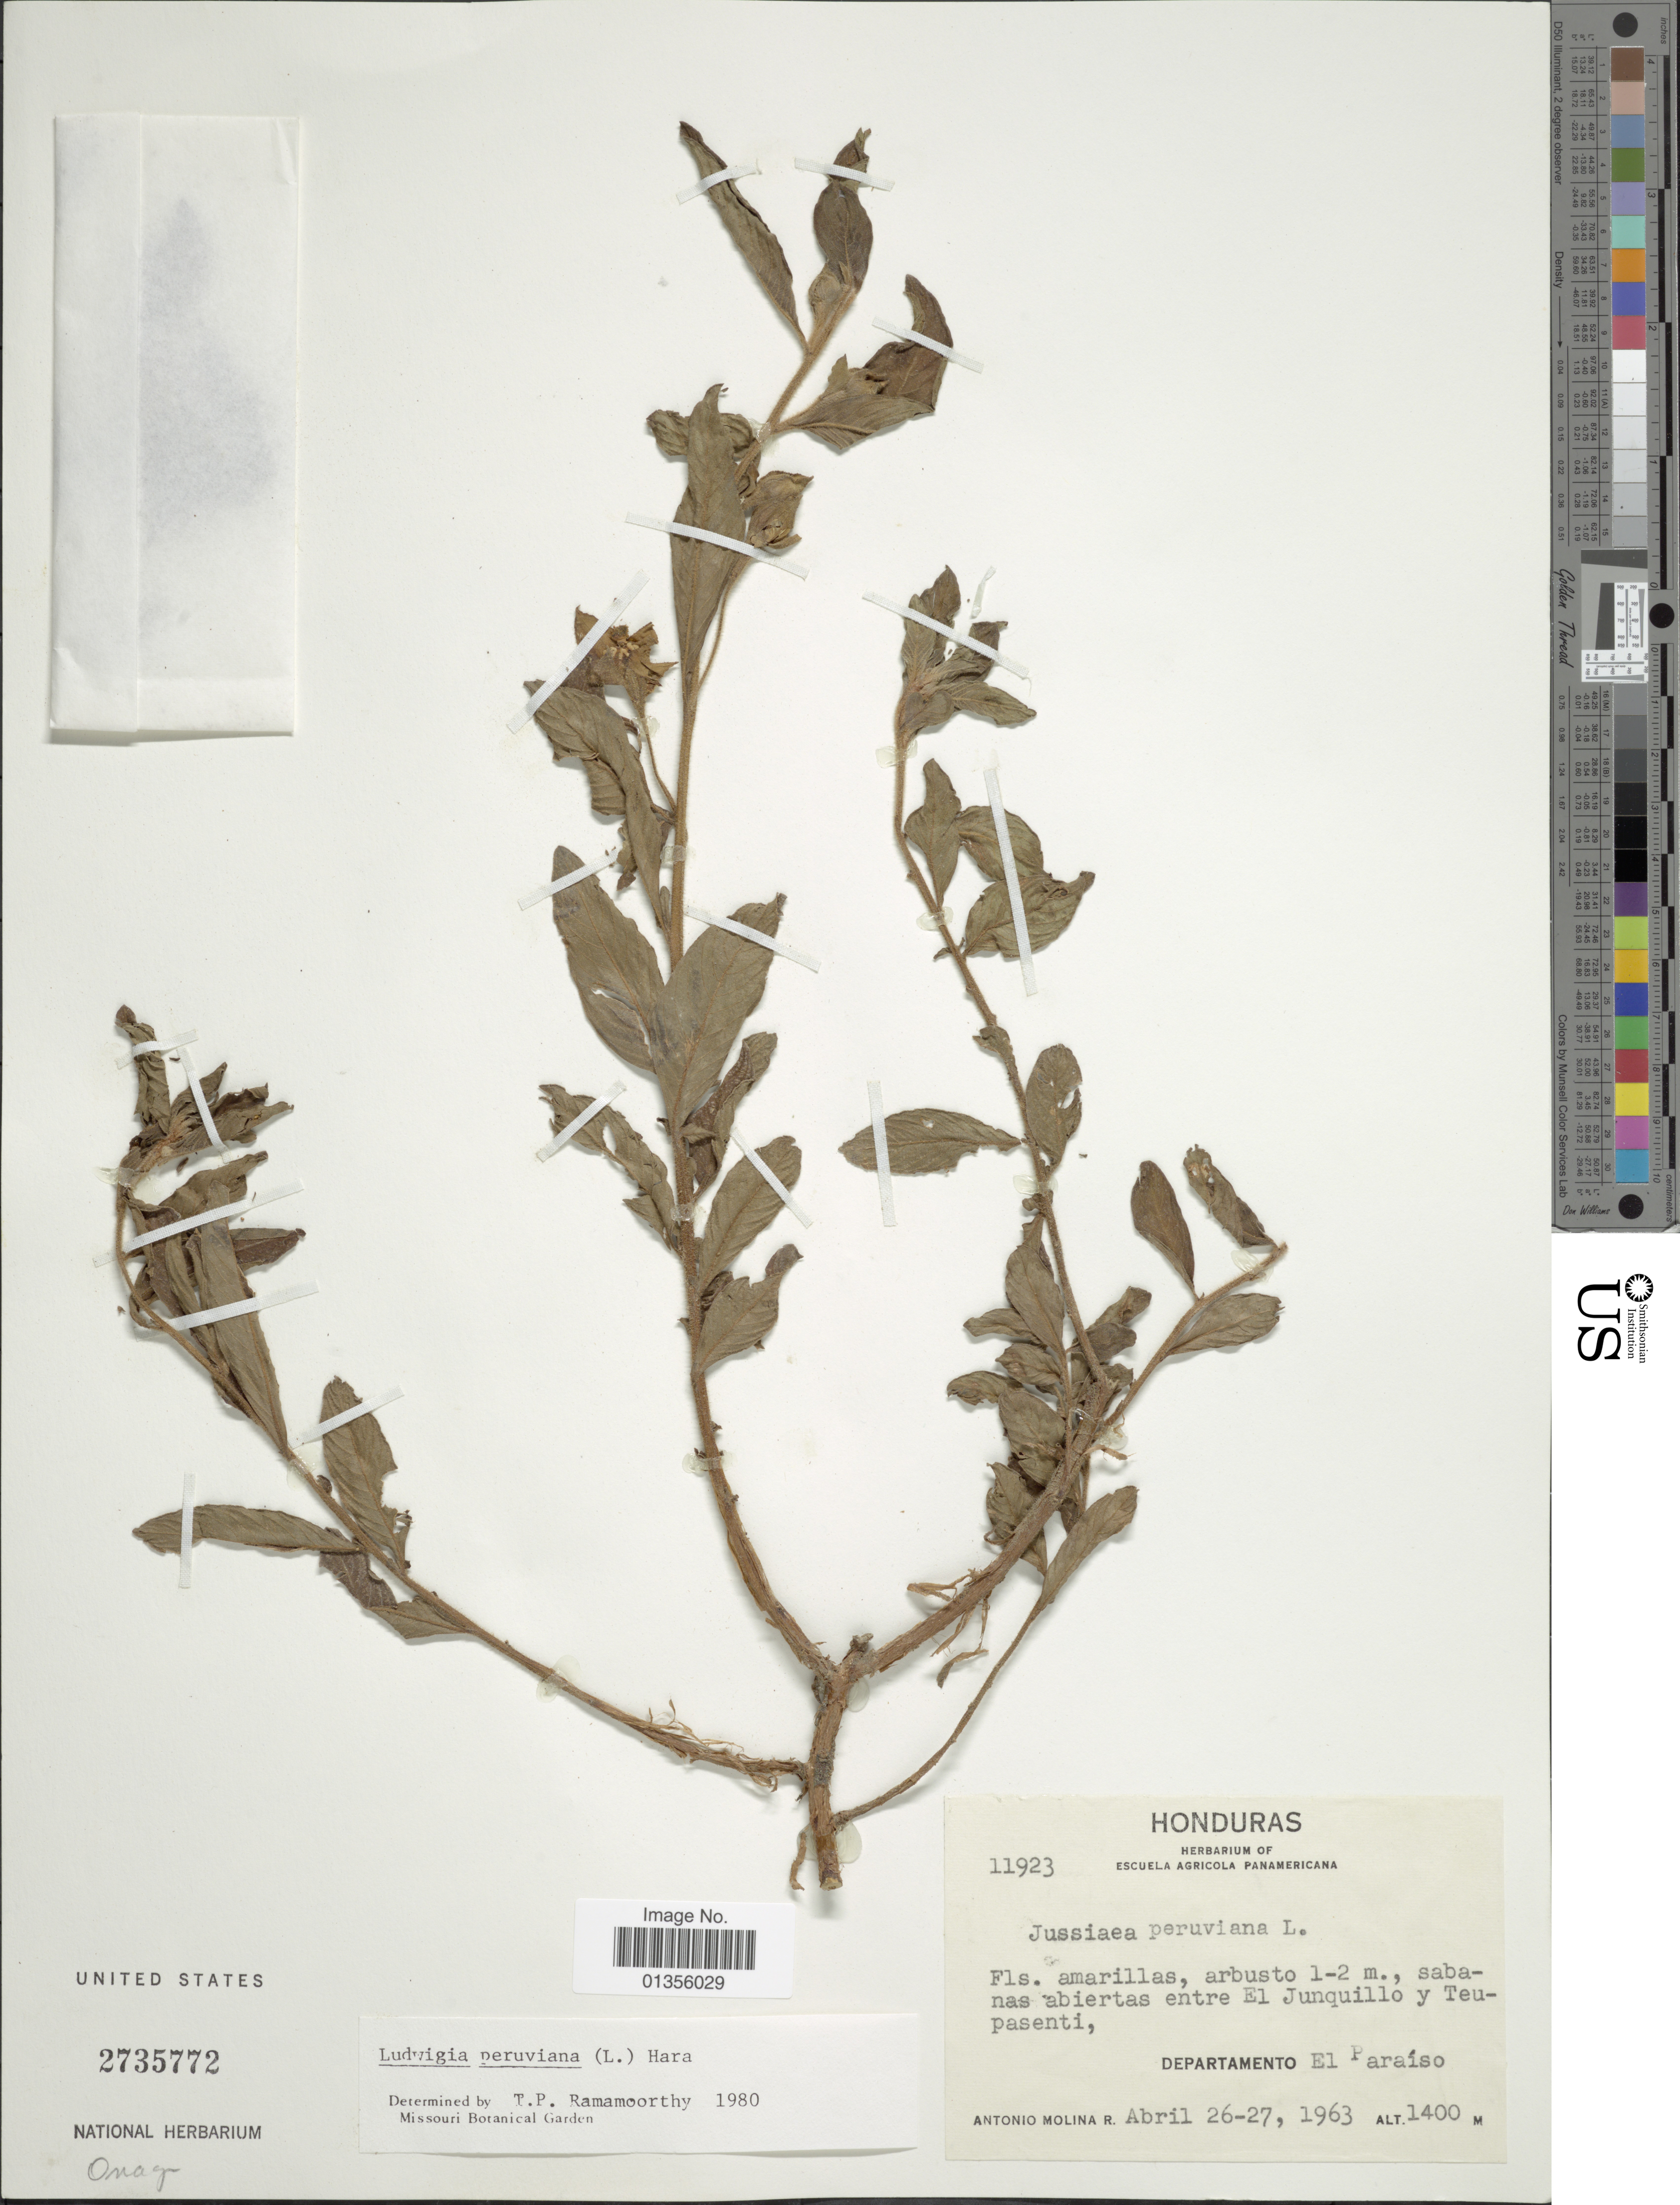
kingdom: Plantae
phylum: Tracheophyta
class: Magnoliopsida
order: Myrtales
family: Onagraceae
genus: Ludwigia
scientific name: Ludwigia peruviana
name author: (L.) H. Hara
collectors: A. Molina R.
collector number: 11923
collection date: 1963-04-26/1963-04-27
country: Honduras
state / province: El Paraíso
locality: Sabanas abiertas entre El Junquillo y Teupasenti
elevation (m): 1400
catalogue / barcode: US 2735772